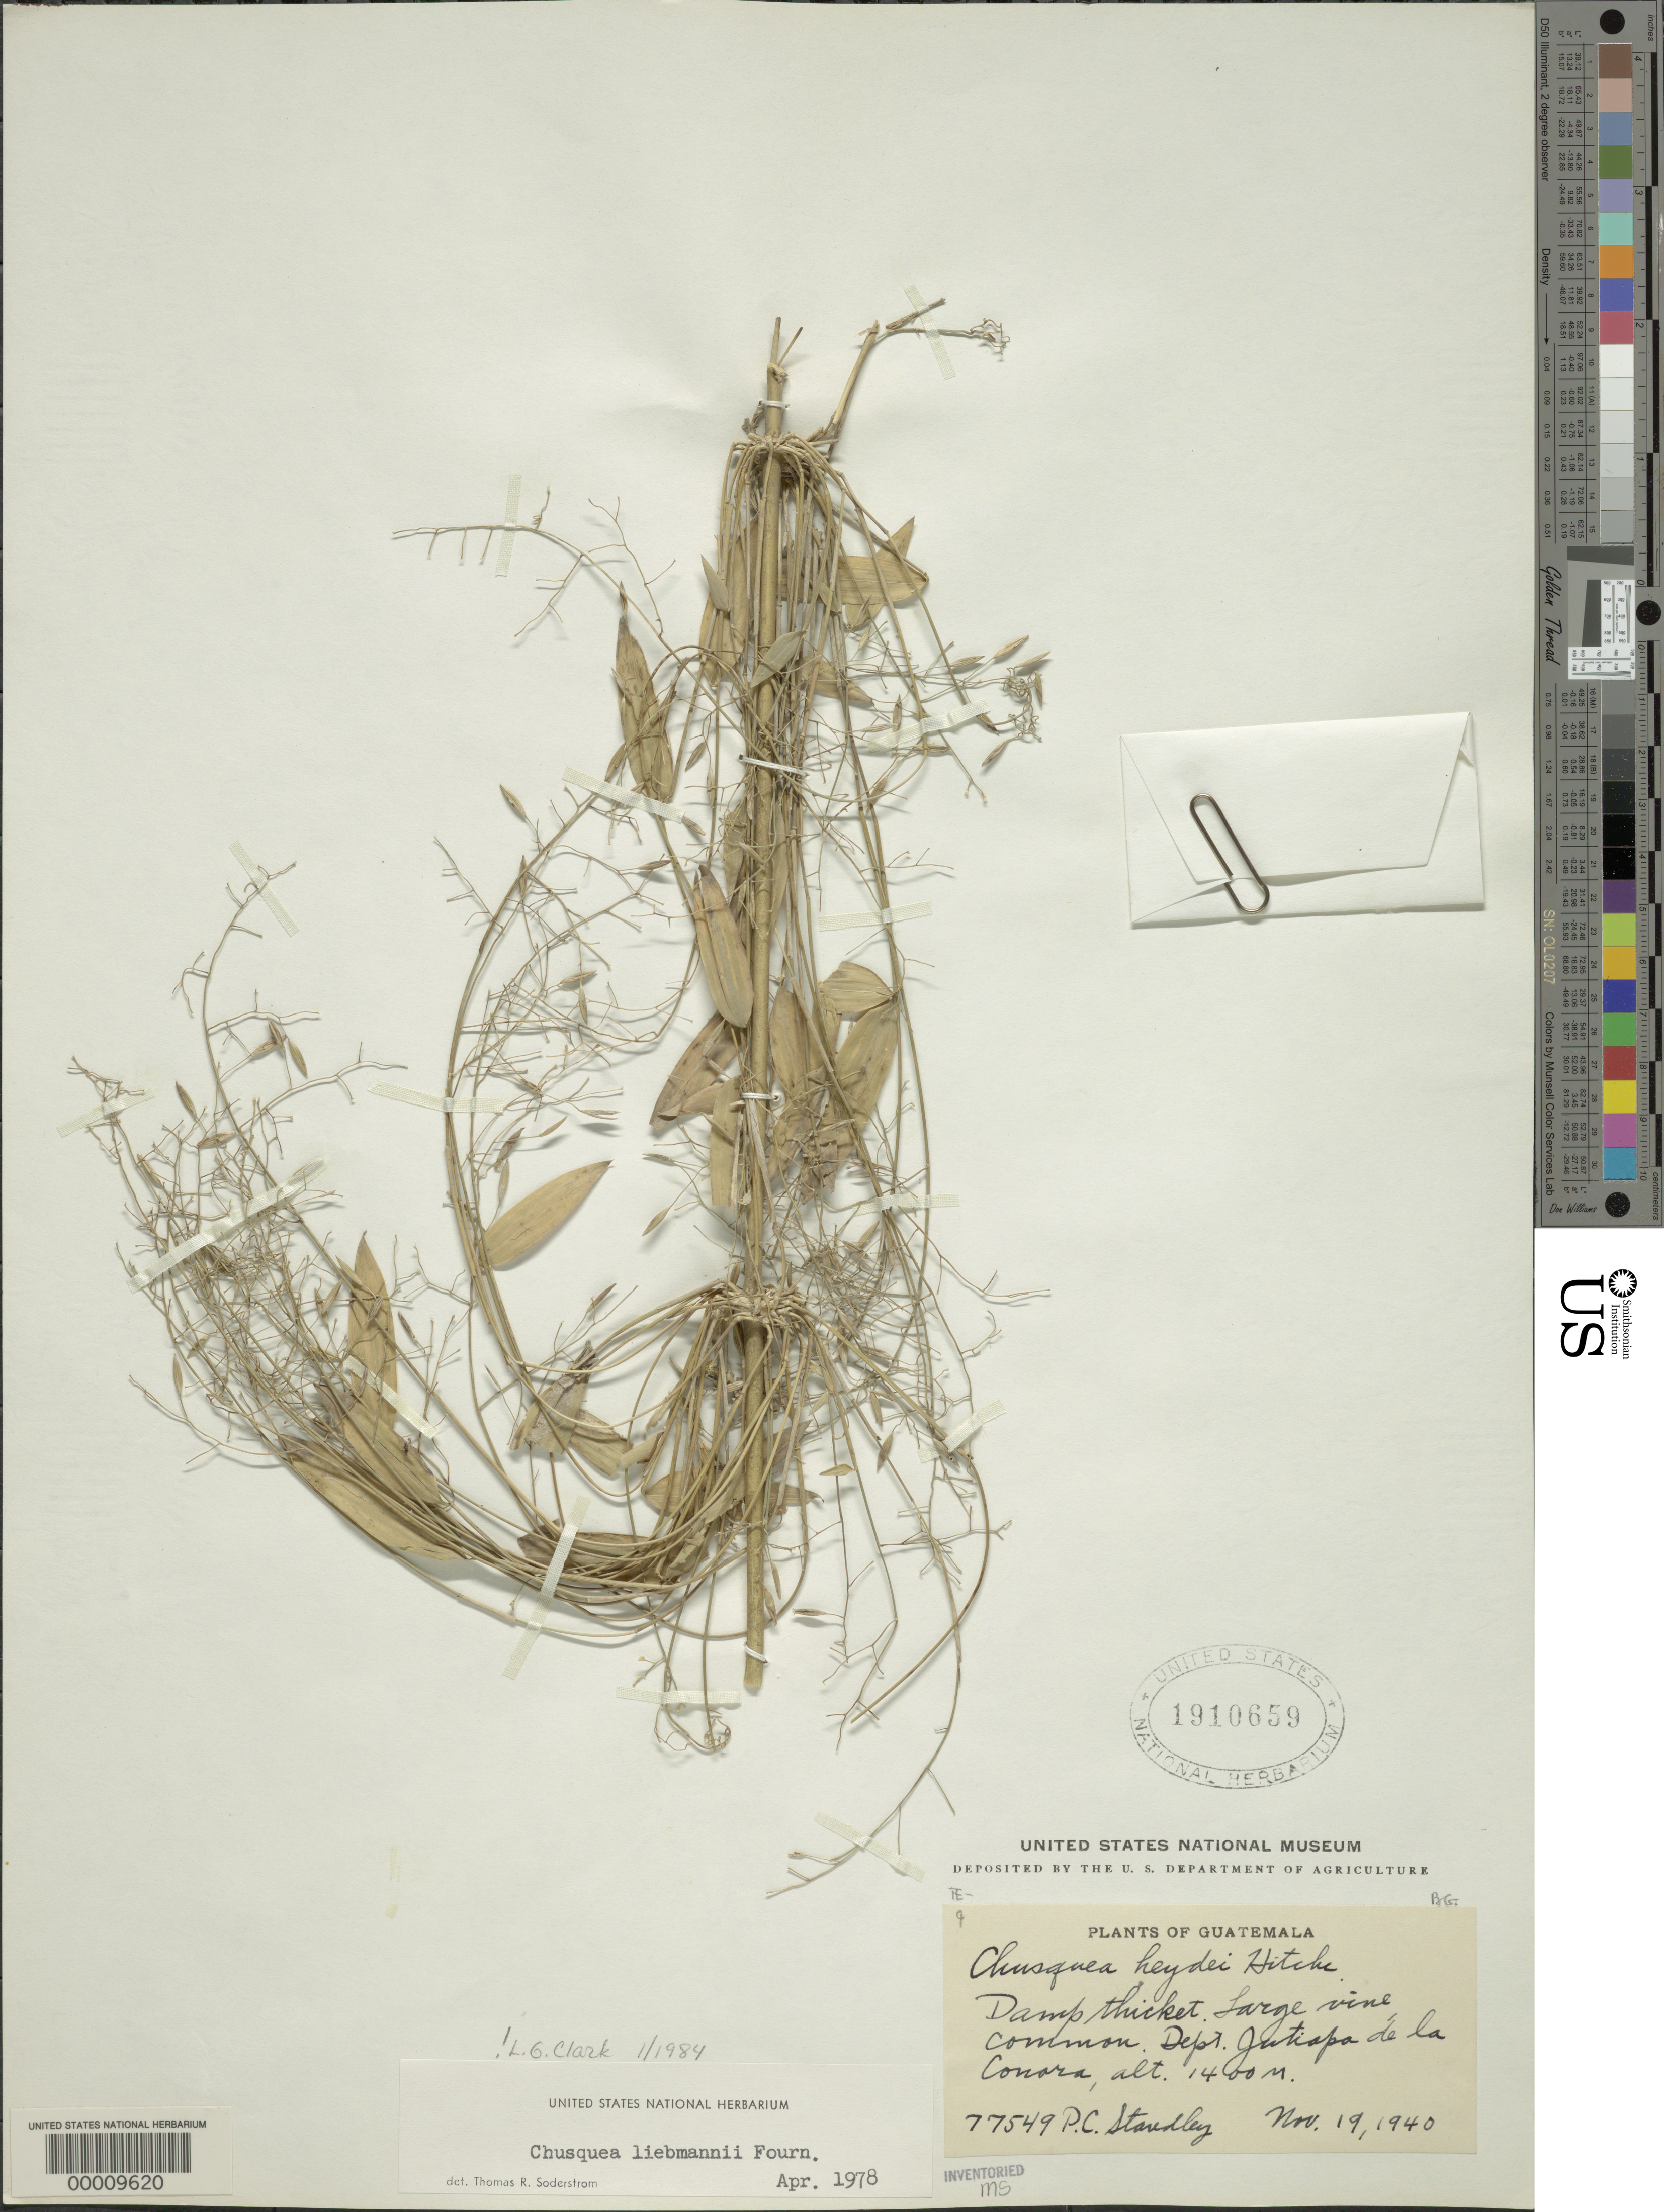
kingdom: Plantae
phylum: Tracheophyta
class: Liliopsida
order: Poales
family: Poaceae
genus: Chusquea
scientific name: Chusquea liebmannii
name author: E. Fourn.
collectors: P. C. Standley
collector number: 77549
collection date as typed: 19 Nov 1940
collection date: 1940-11-19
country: Guatemala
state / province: Jutiapa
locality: Dept. Jutiapa de la conora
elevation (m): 1400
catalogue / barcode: US 1910659